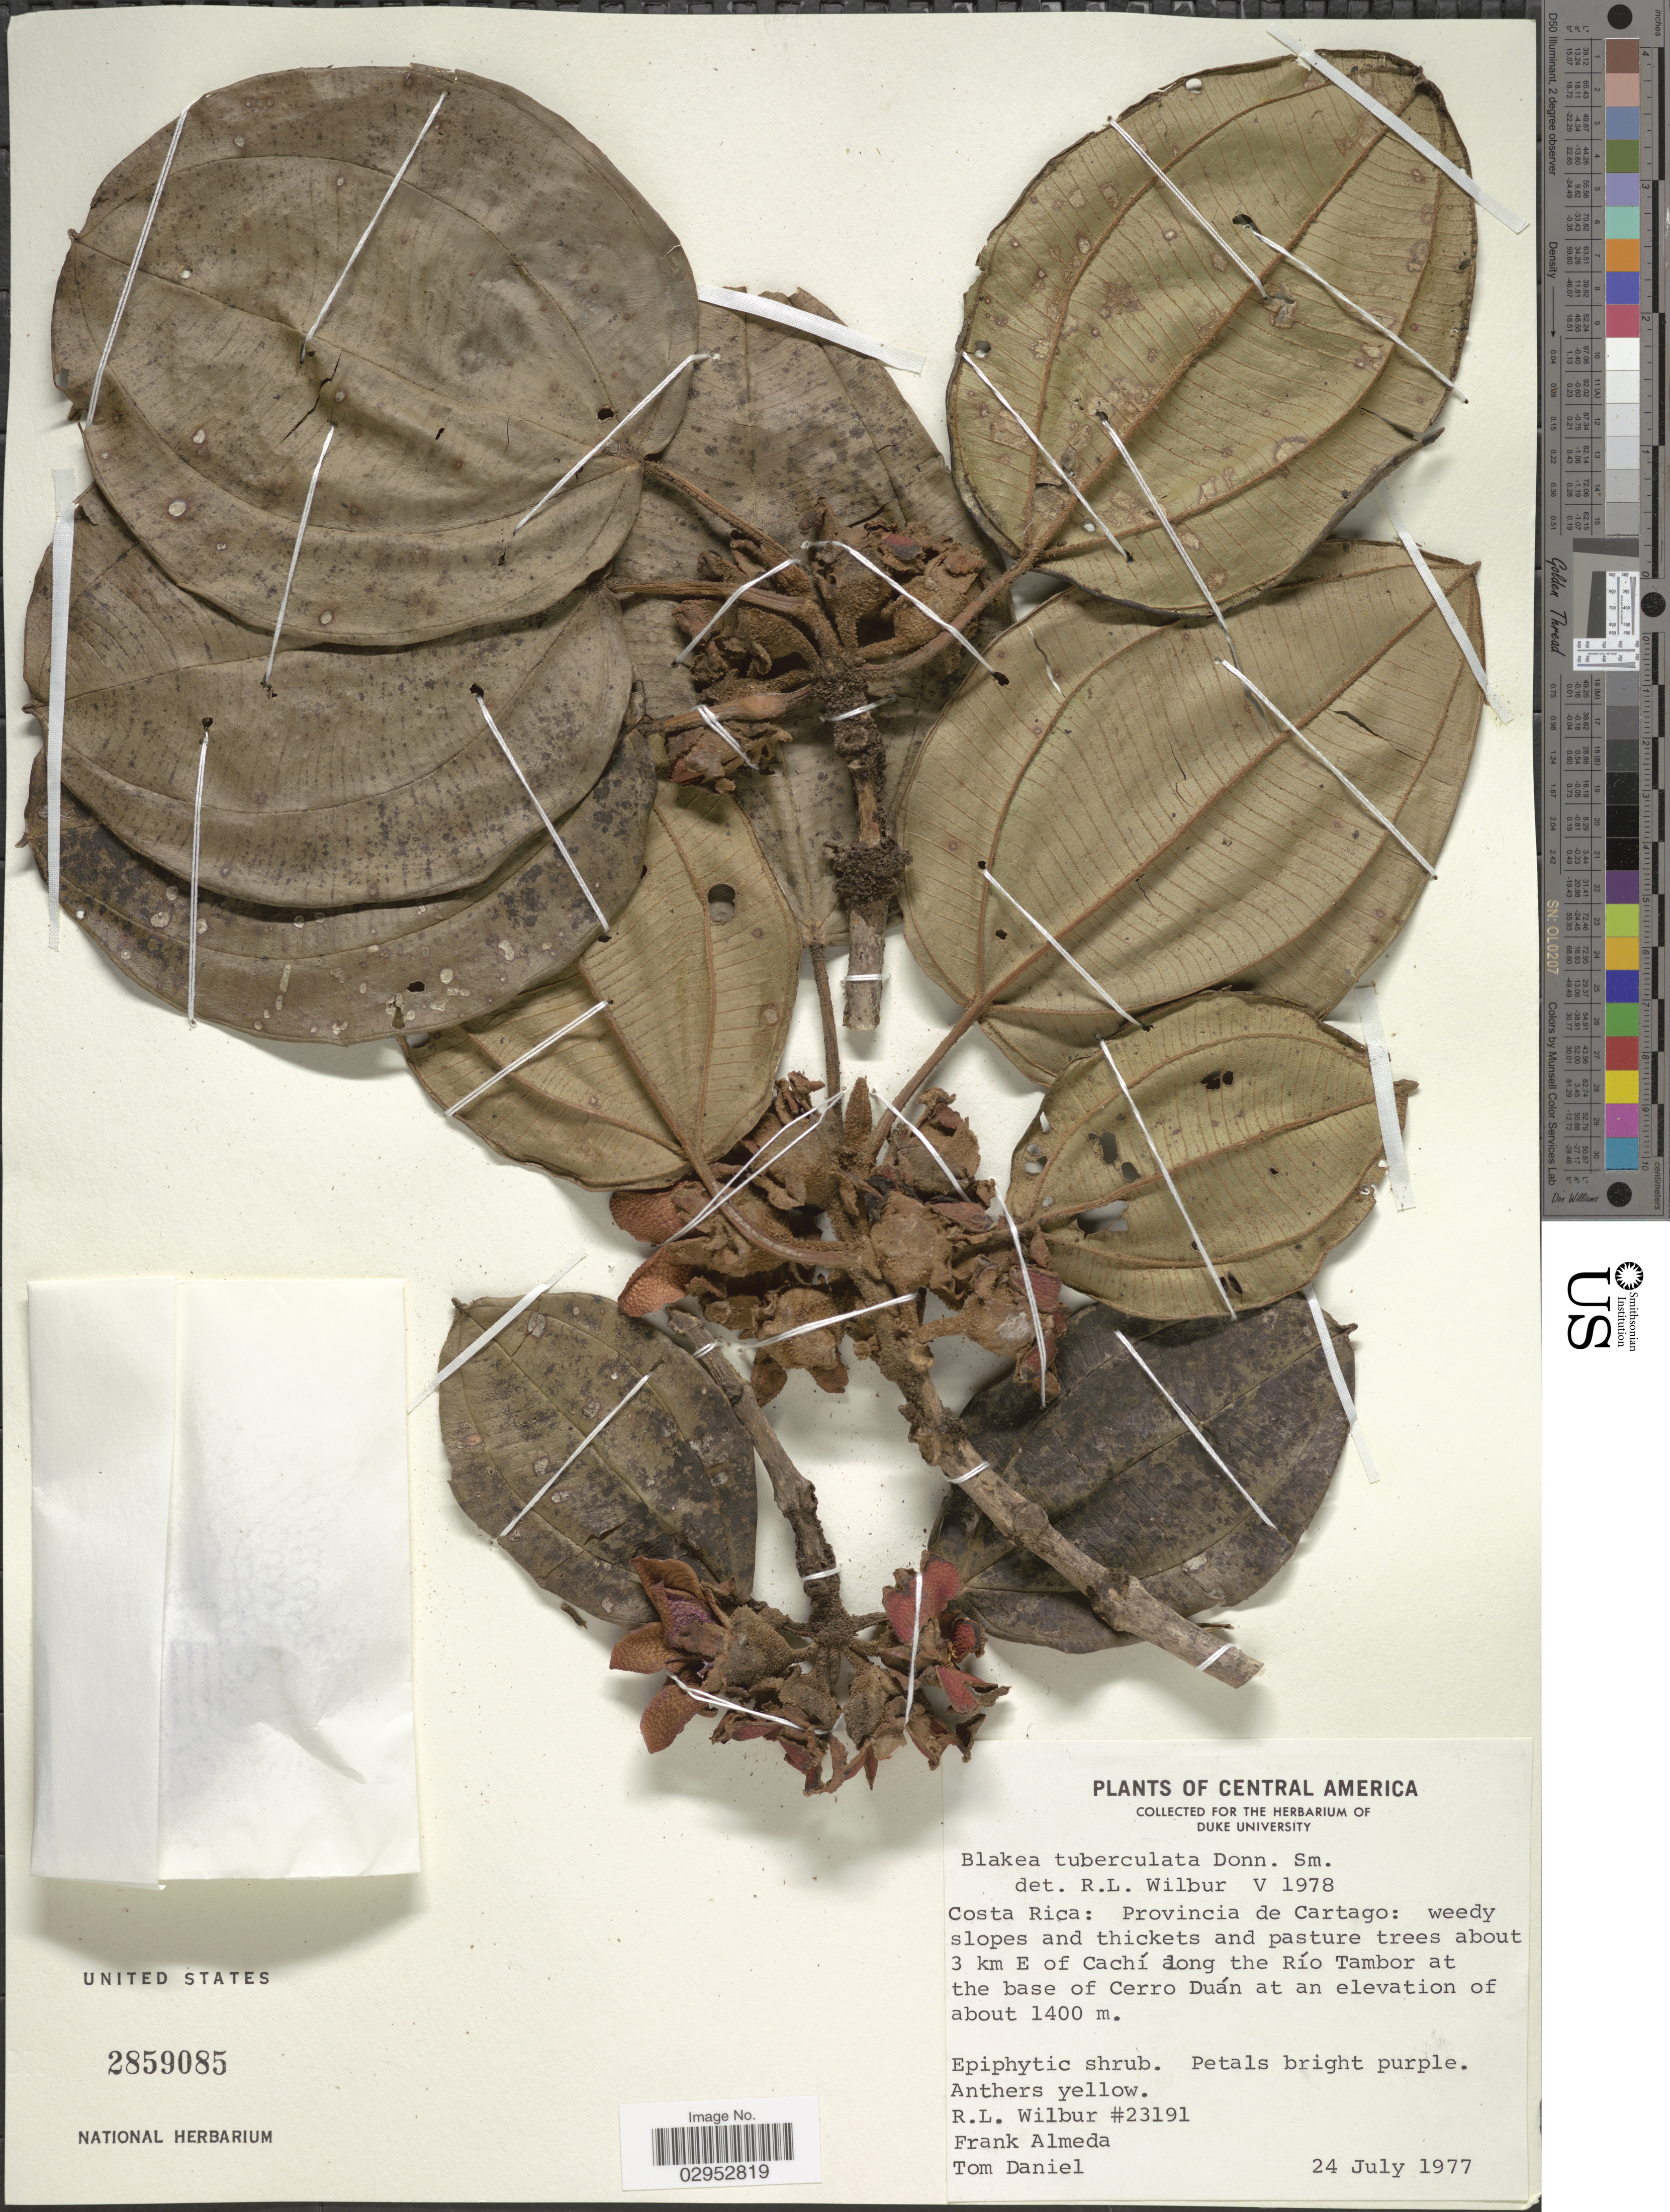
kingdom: Plantae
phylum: Tracheophyta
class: Magnoliopsida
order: Myrtales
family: Melastomataceae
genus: Blakea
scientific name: Blakea tuberculata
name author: Donn. Sm.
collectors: R. L. Wilbur, F. Almeda & T. Daniel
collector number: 23191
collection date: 1977-07-24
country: Costa Rica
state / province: Cartago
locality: Provincia de Cartago: weedy slopes and thickets and pasture trees about 3 km E of Cachí along the Río Tambor at the base of Cerro Duán.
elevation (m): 1400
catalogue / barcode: US 2859085